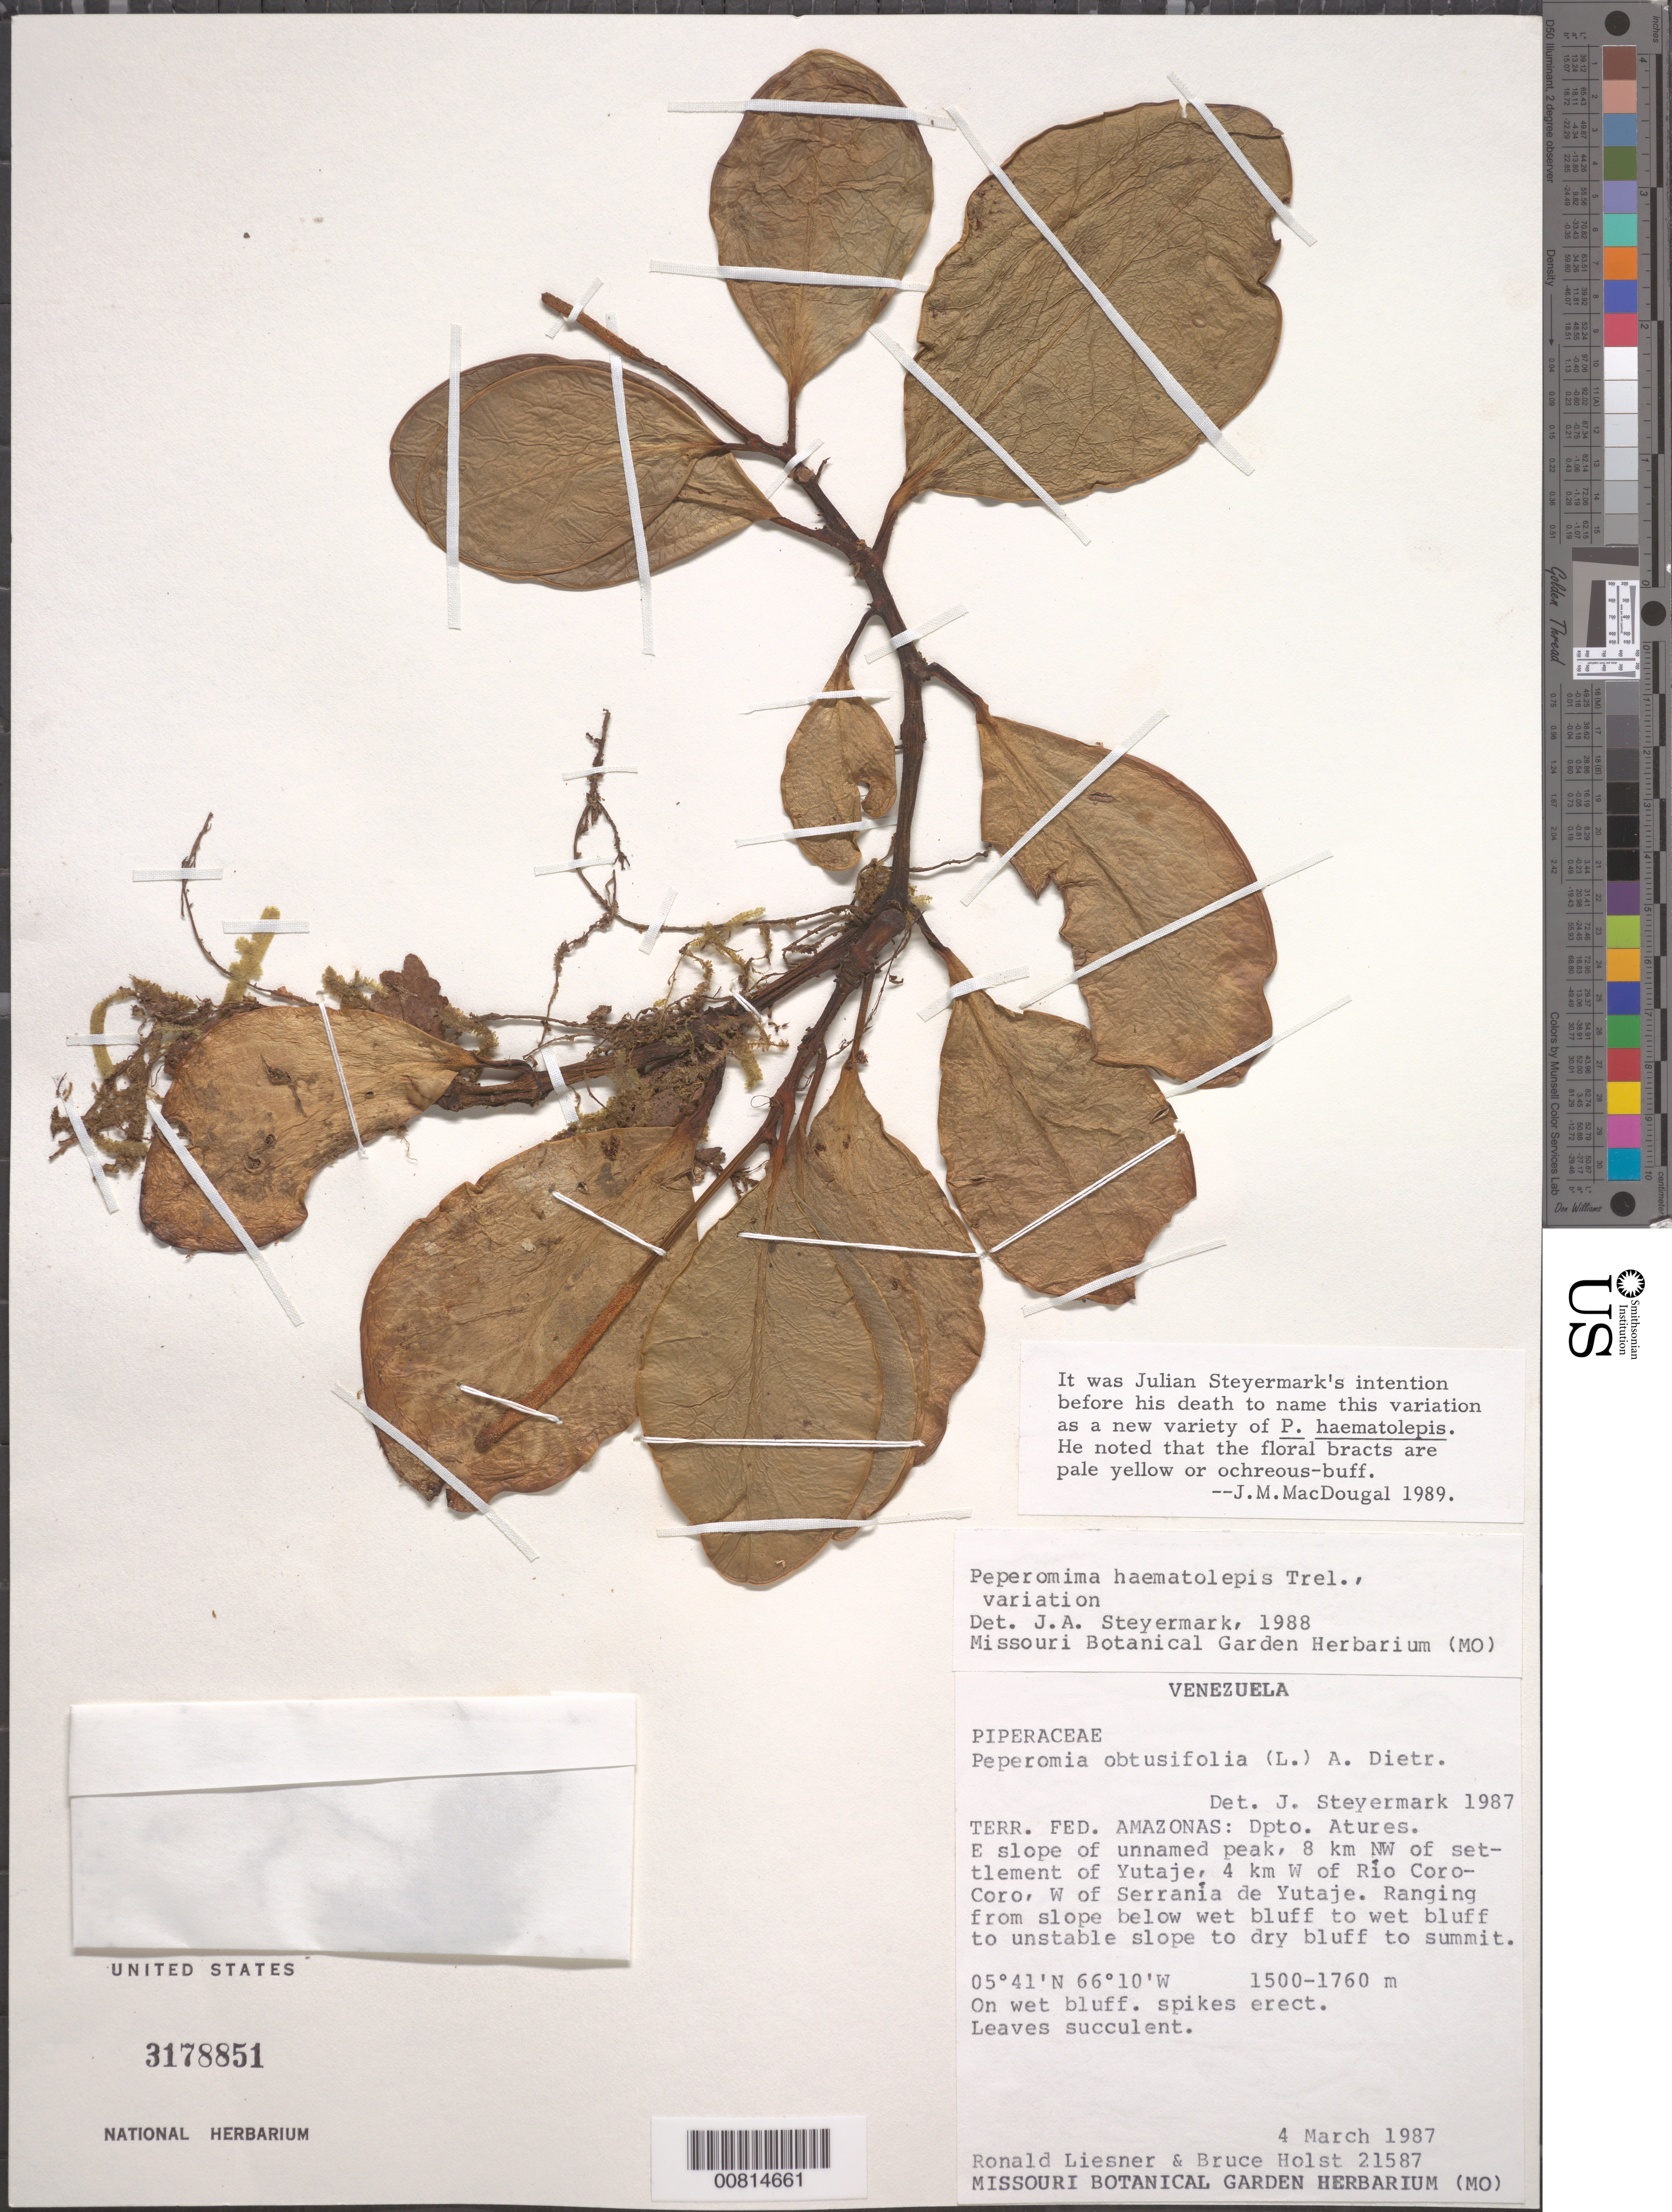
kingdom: Plantae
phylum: Tracheophyta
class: Magnoliopsida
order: Piperales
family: Piperaceae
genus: Peperomia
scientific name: Peperomia haematolepis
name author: Trel.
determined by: Steyermark, Julian A., (VEN)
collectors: R. L. Liesner & B. Holst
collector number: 21587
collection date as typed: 4-Mar-87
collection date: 1987-03-04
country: Venezuela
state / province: Amazonas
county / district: Atures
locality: Yutajé settlement, 8 km NW of; 4 km W of Río Coro-Coro, W of Serrania de Yutajé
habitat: Wet bluff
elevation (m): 1500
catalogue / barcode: US 3178851